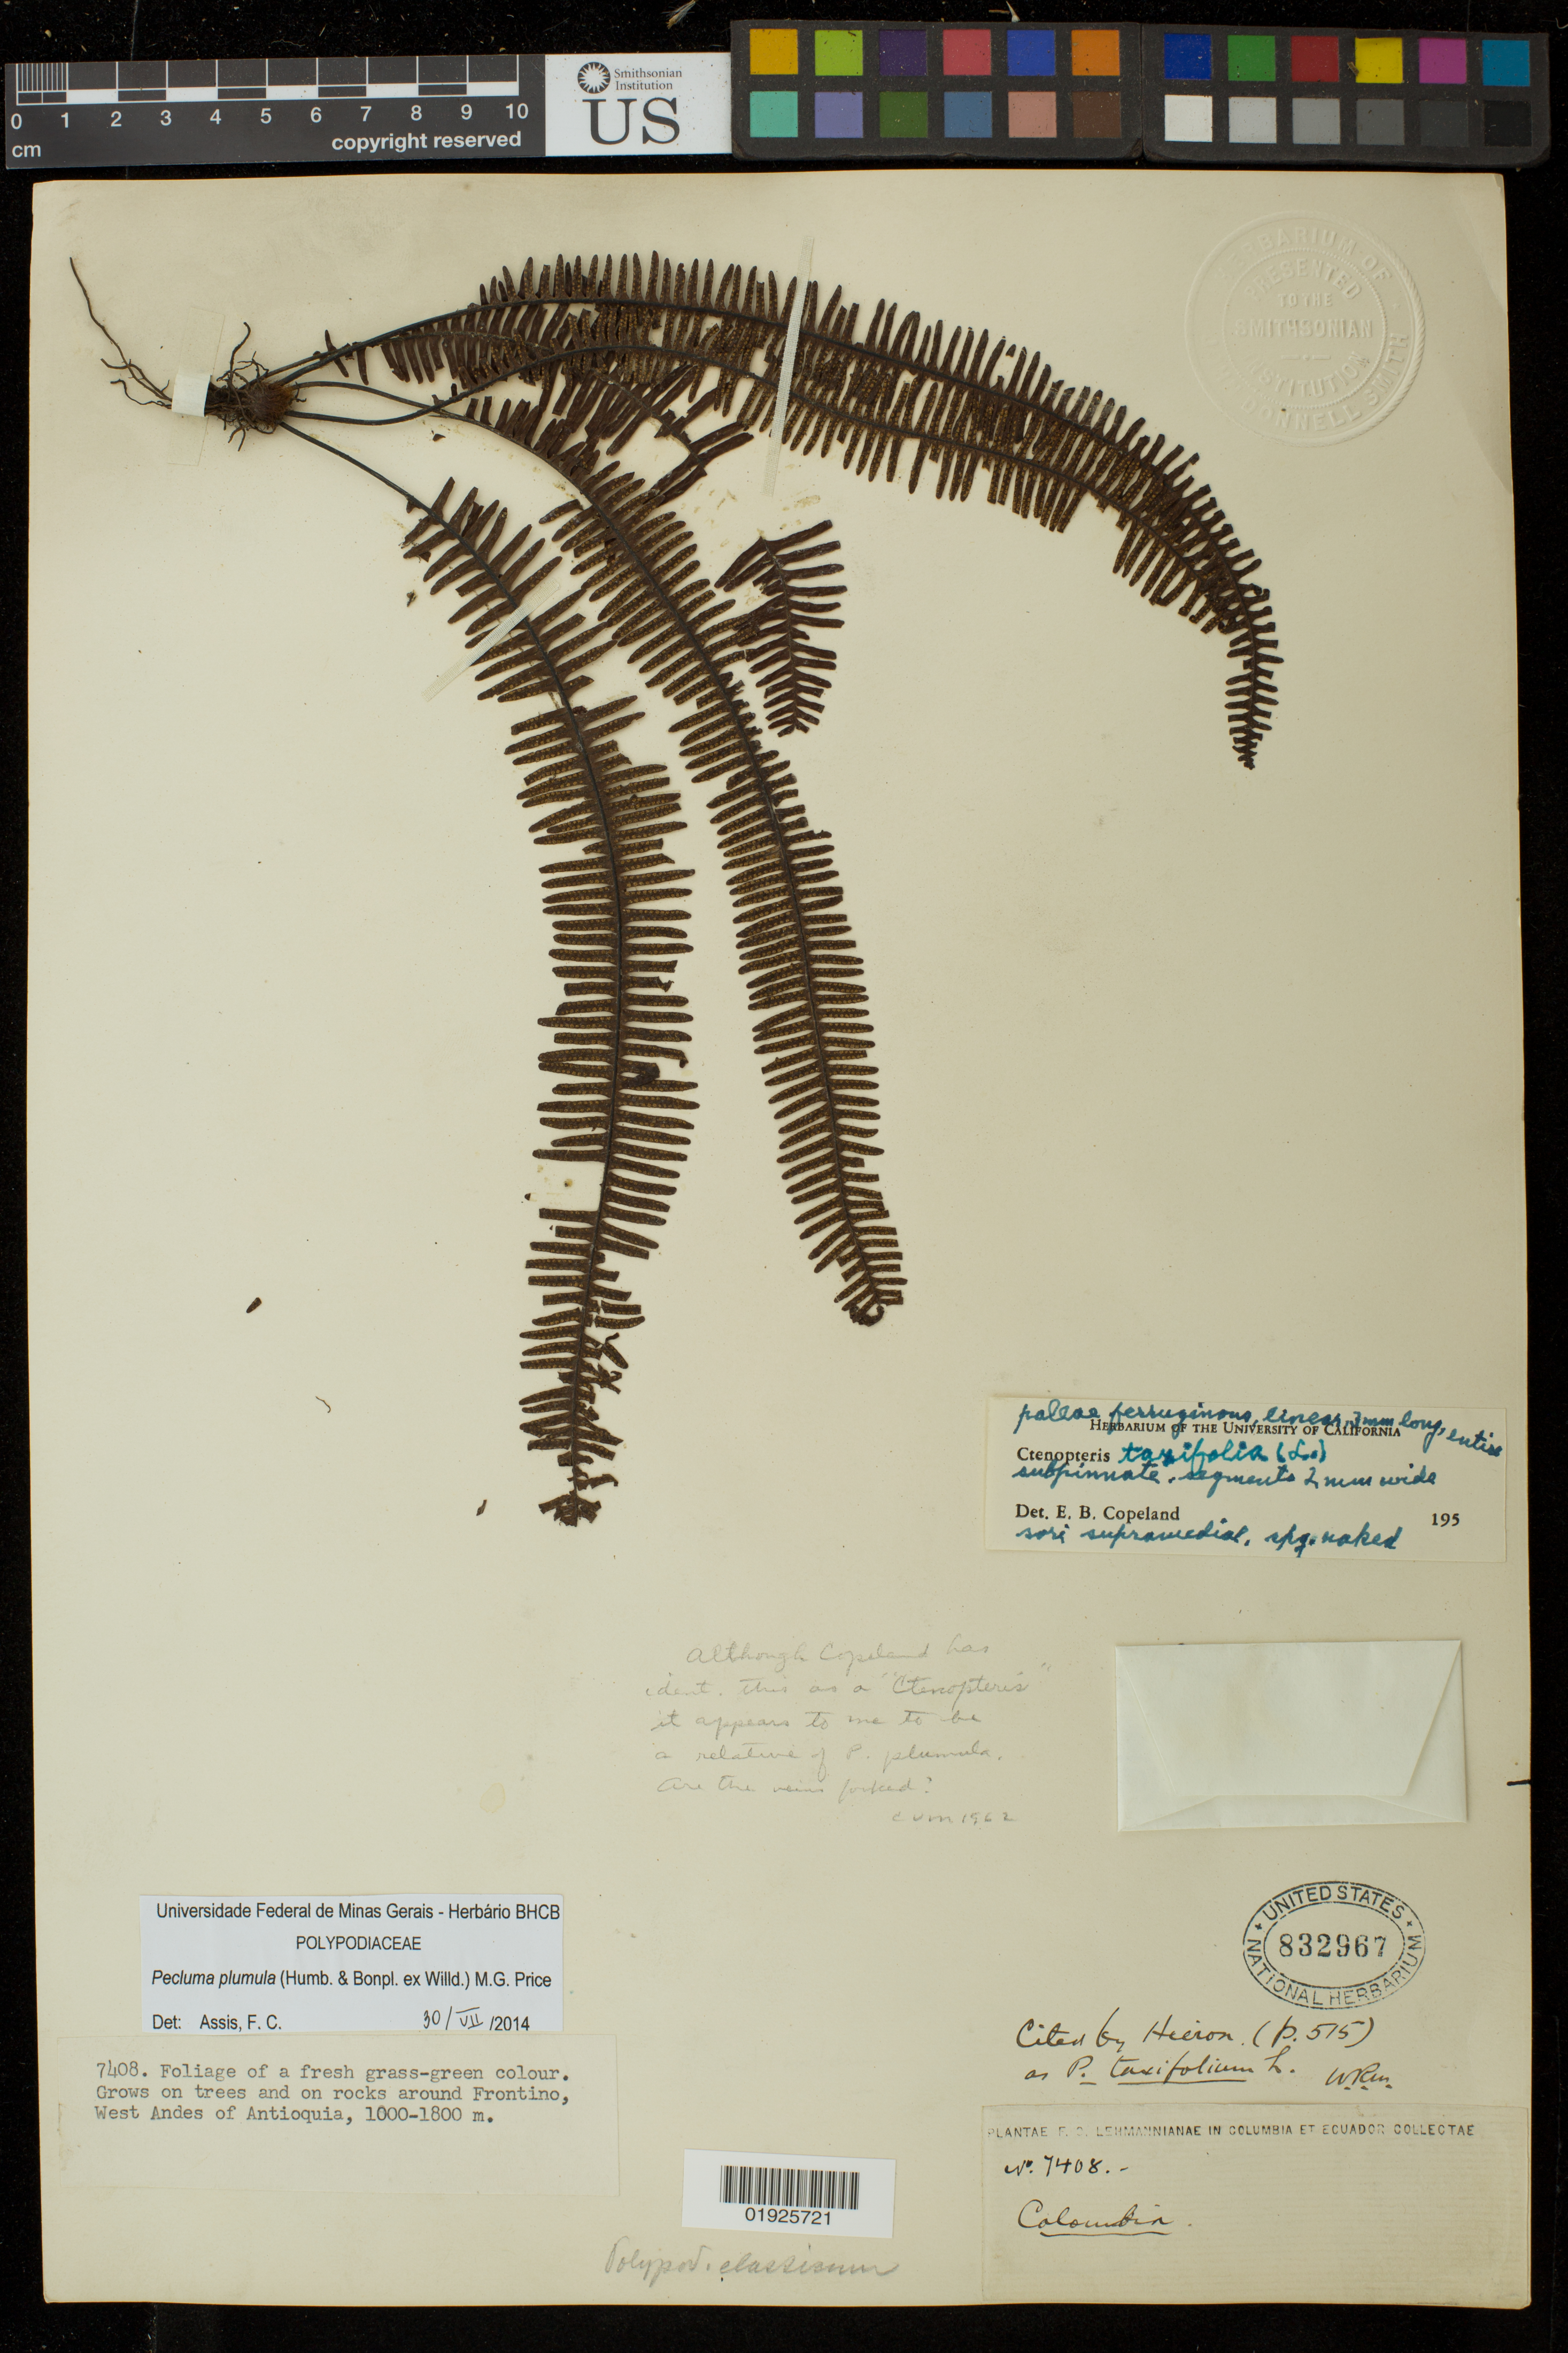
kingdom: Plantae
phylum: Tracheophyta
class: Polypodiopsida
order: Polypodiales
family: Polypodiaceae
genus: Pecluma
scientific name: Pecluma plumula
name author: (Humb. & Bonpl. ex Willd.) M.G. Price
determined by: Assis, F. C.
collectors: F. C. Lehmann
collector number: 7408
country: Colombia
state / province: Antioquia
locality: Around Frontino, West Andes of Antioquia.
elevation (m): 1000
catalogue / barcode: US 832967